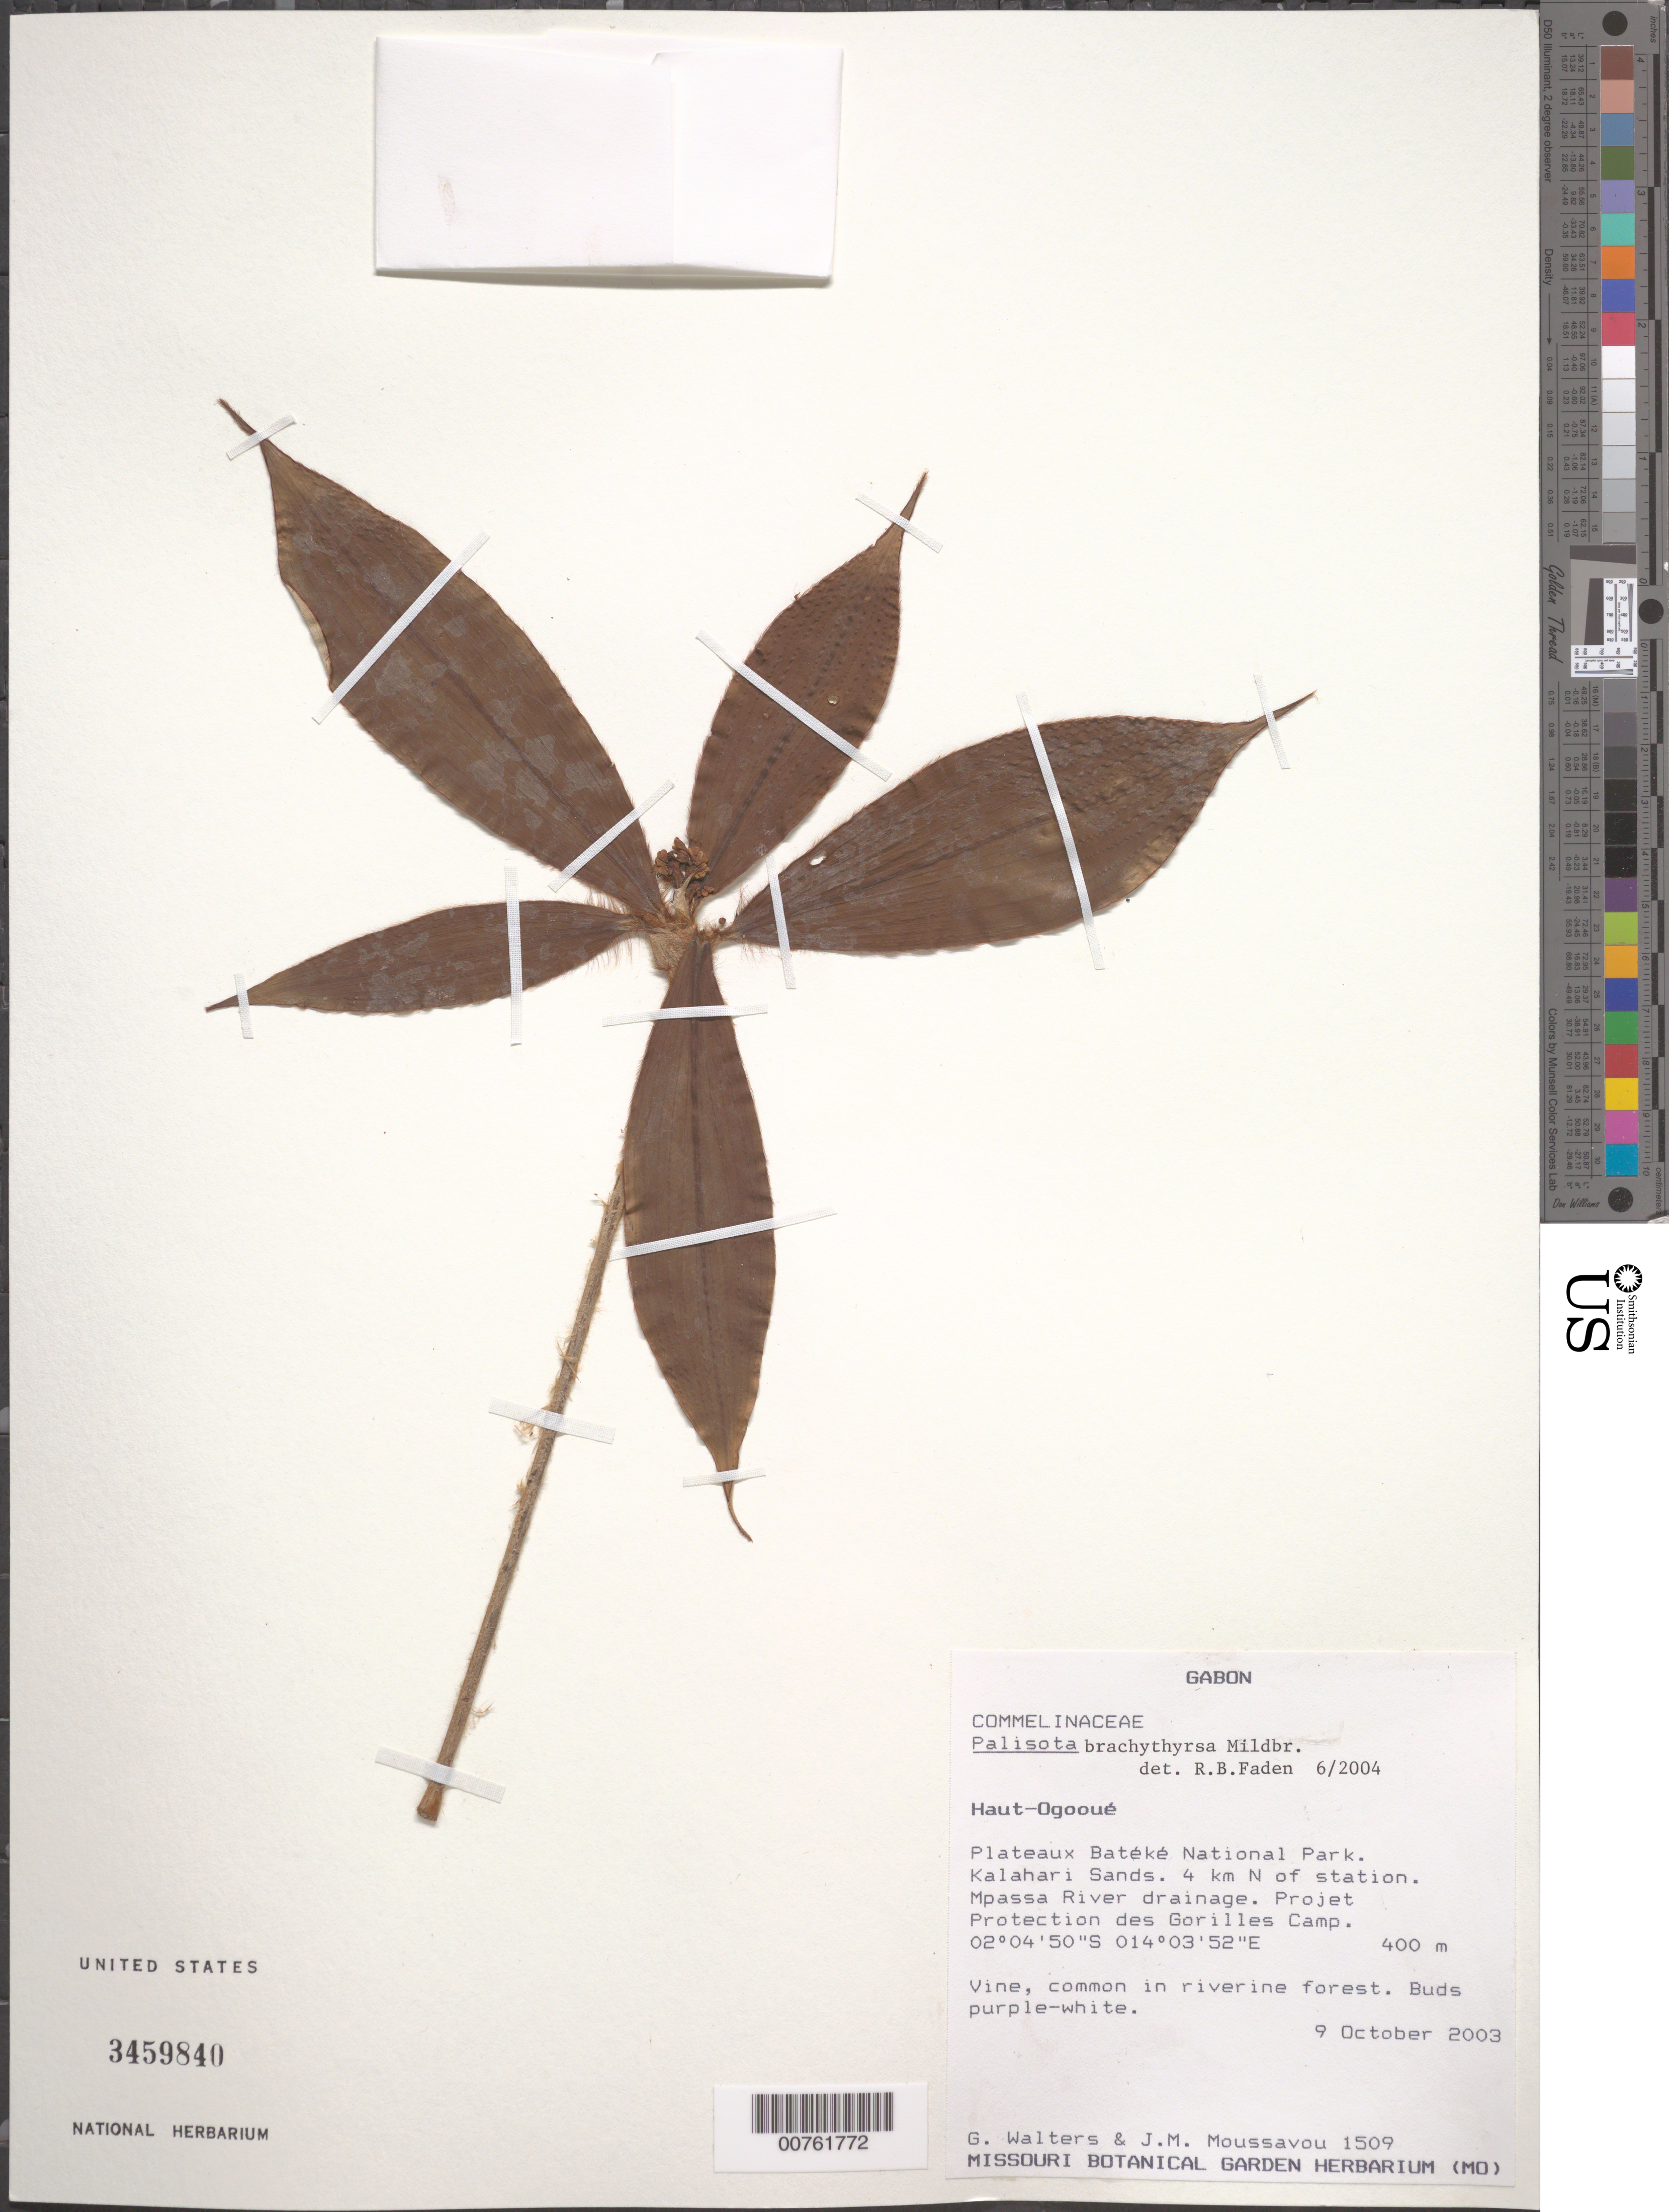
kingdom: Plantae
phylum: Tracheophyta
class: Liliopsida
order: Commelinales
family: Commelinaceae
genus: Palisota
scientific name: Palisota brachythyrsa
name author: Mildbr.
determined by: Faden, Robert B., (US), Smithsonian Institution - National Museum of Natural History (UNITED STATES)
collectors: G. Walters & J. Moussavou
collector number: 1509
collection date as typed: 09 Oct 2003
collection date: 2003-10-09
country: Gabon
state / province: Haut-Ogooué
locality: Plateaux Bateke National Park. Kalahari Sands. 4 km N of station. Mpassa River drainage.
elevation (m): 400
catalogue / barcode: US 3459840